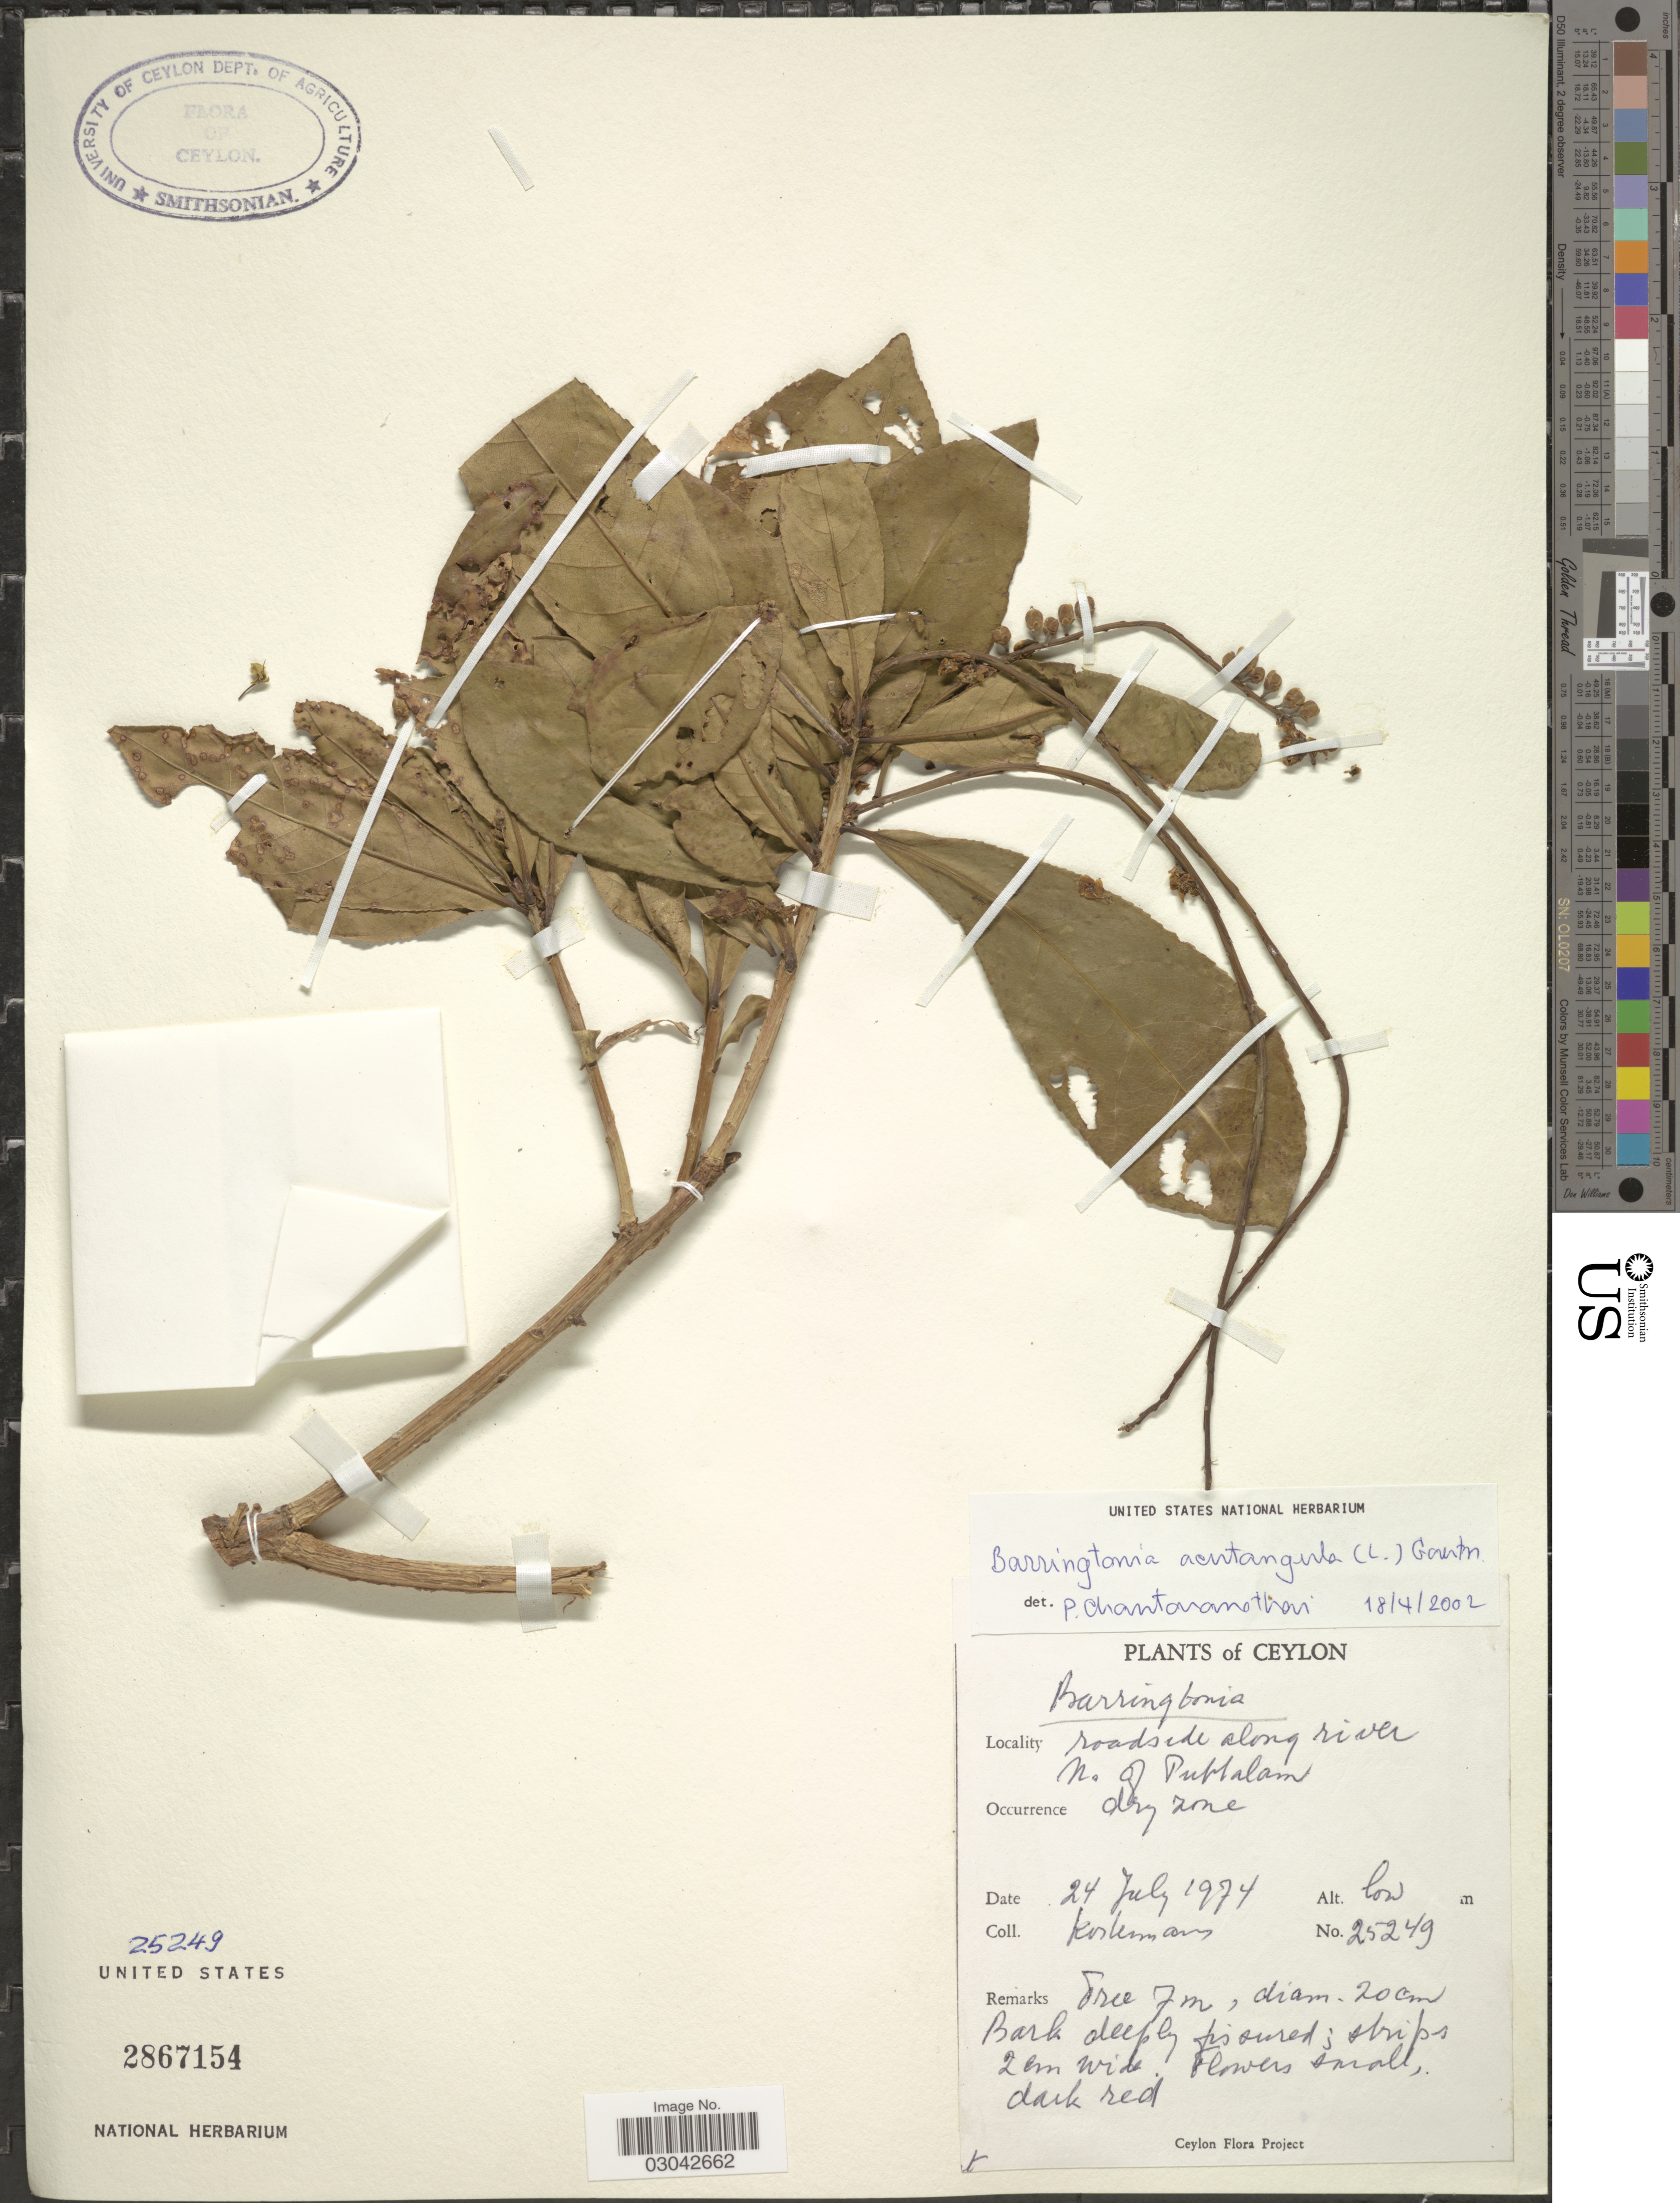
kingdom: Plantae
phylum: Tracheophyta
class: Magnoliopsida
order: Ericales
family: Lecythidaceae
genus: Barringtonia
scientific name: Barringtonia acutangula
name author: (L.) Gaertn.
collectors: Kostermans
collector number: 25249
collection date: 1974-07-24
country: Sri Lanka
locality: Ceylon. Roadside along river N. of Puplalam [interpreted].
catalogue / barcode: US 2867154